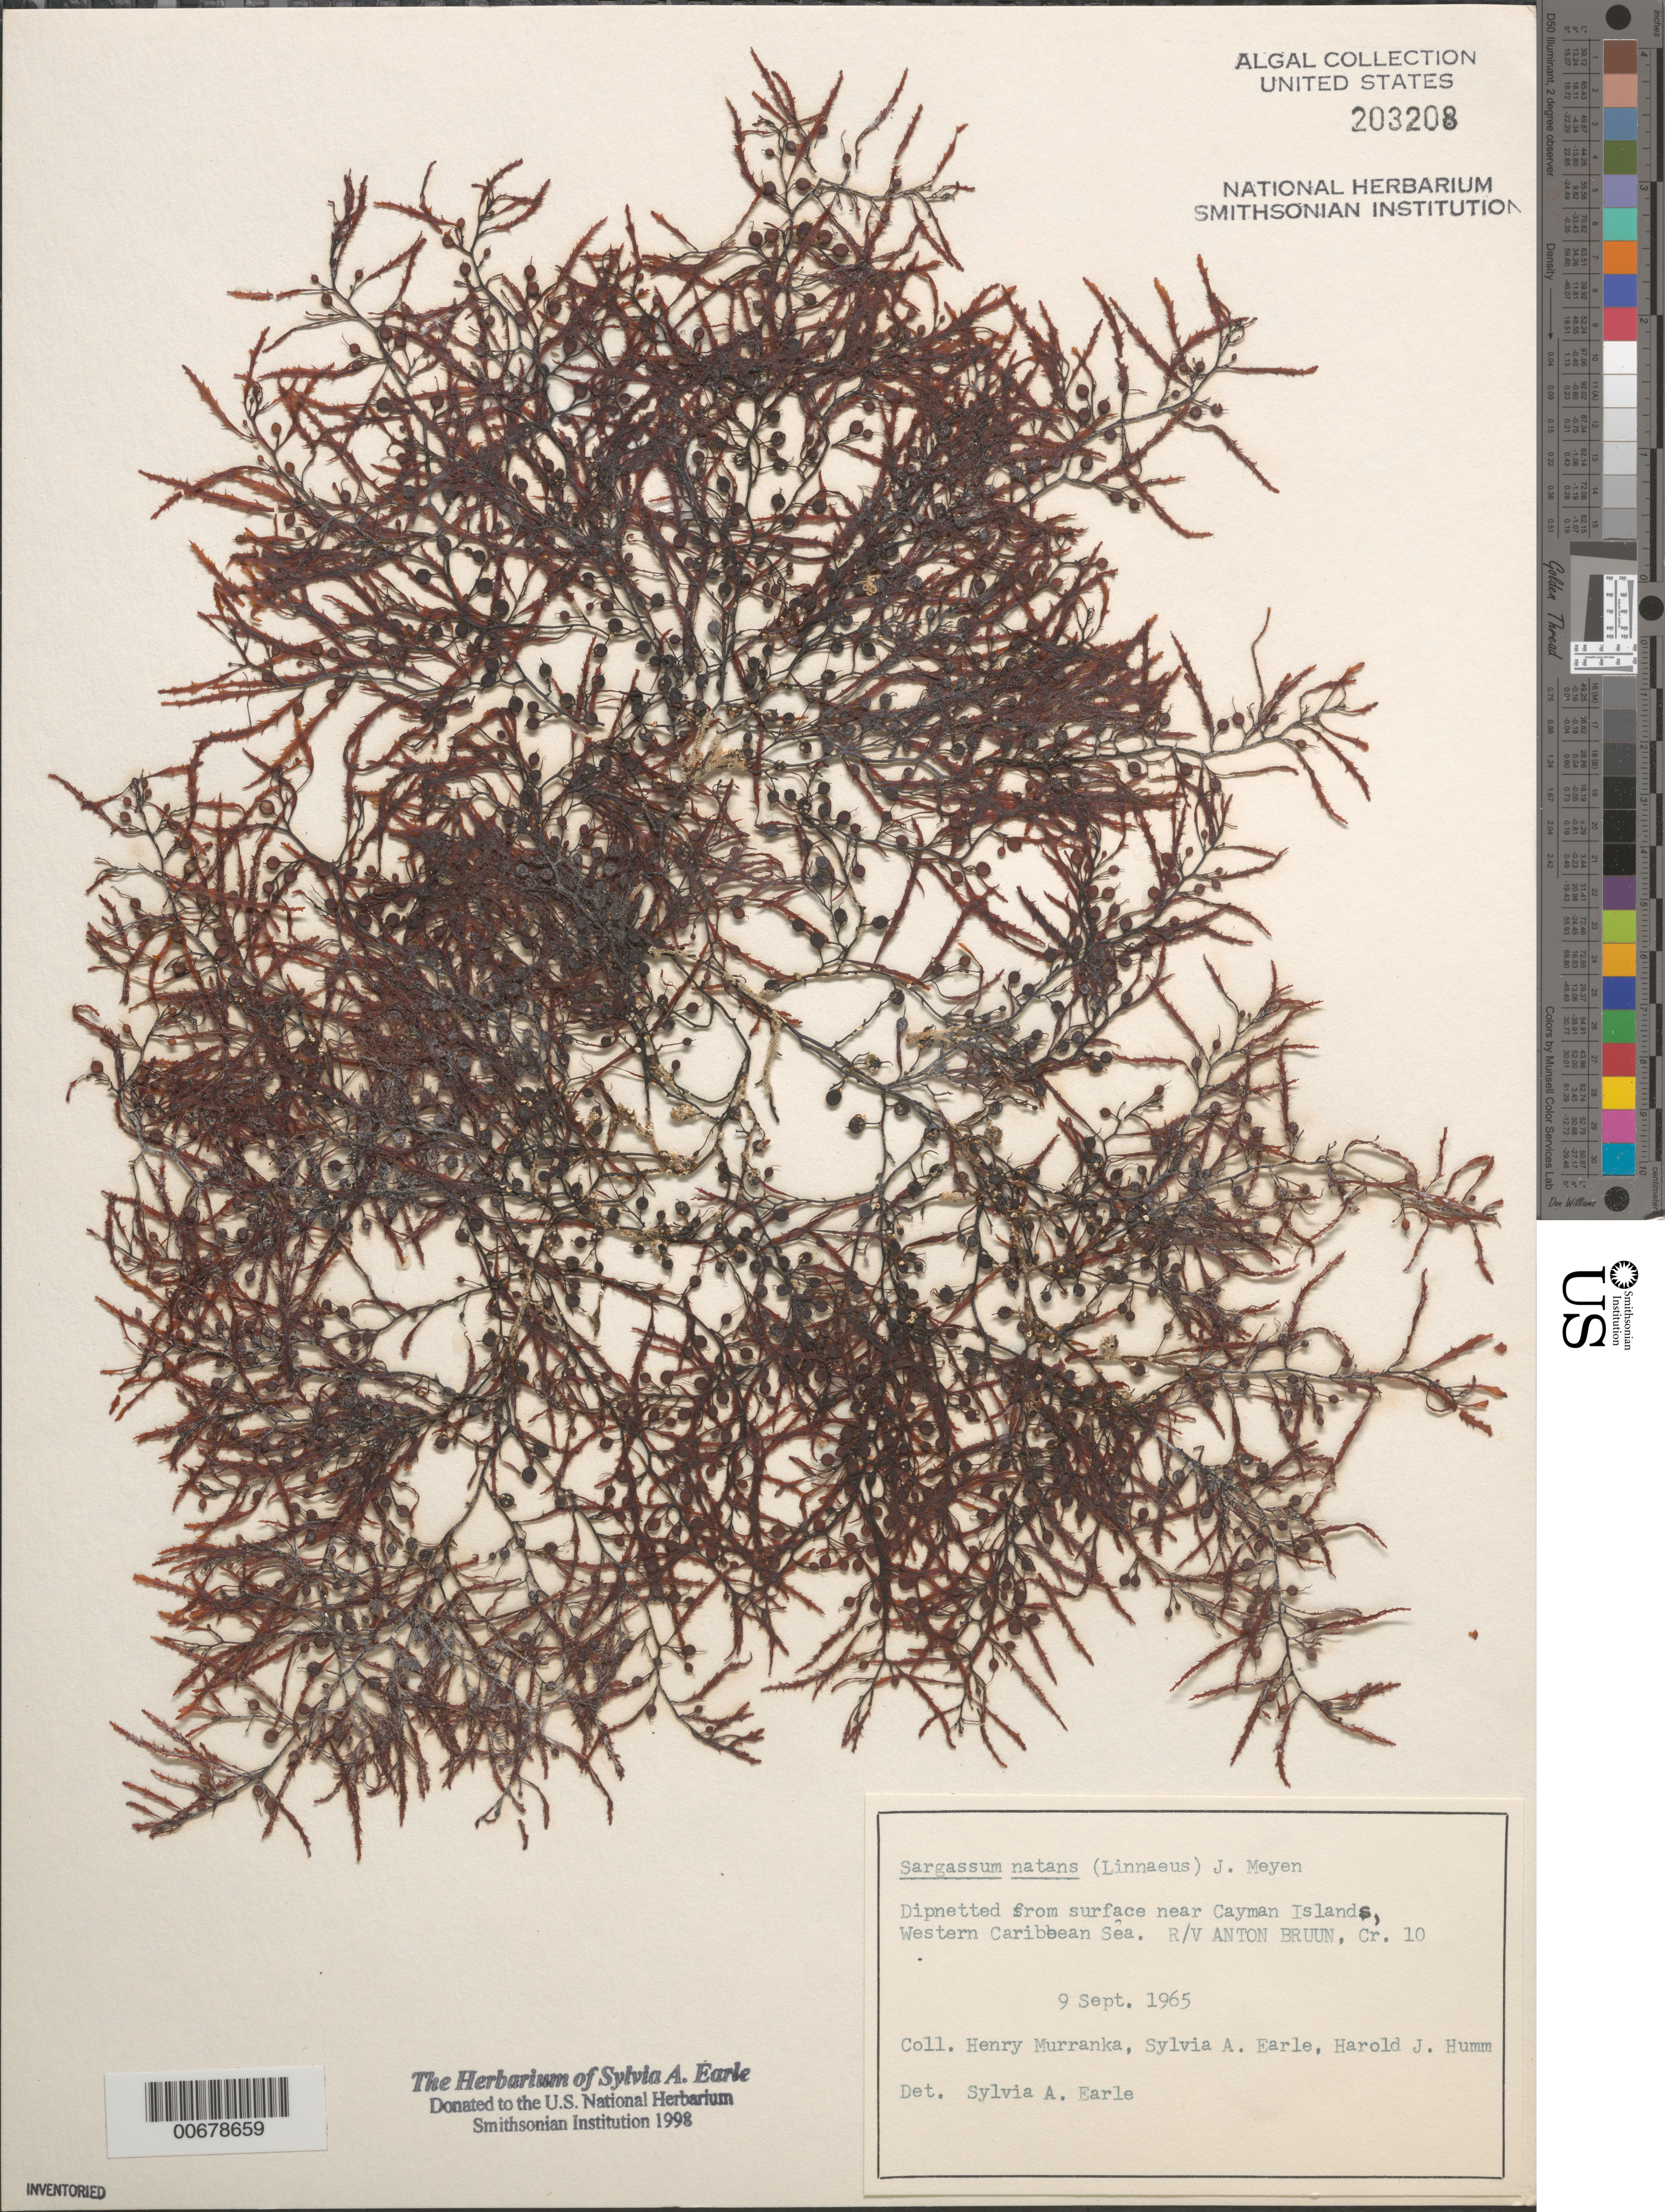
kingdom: Chromista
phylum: Ochrophyta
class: Phaeophyceae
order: Fucales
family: Sargassaceae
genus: Sargassum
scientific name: Sargassum natans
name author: (L.) Gaillon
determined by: Earle, S. A.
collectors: H. Murranka, S. A. Earle & H. J. Humm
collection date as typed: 09 Sep 1965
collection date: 1965-09-09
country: Cayman Islands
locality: Western Caribbean Sea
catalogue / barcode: US 203208